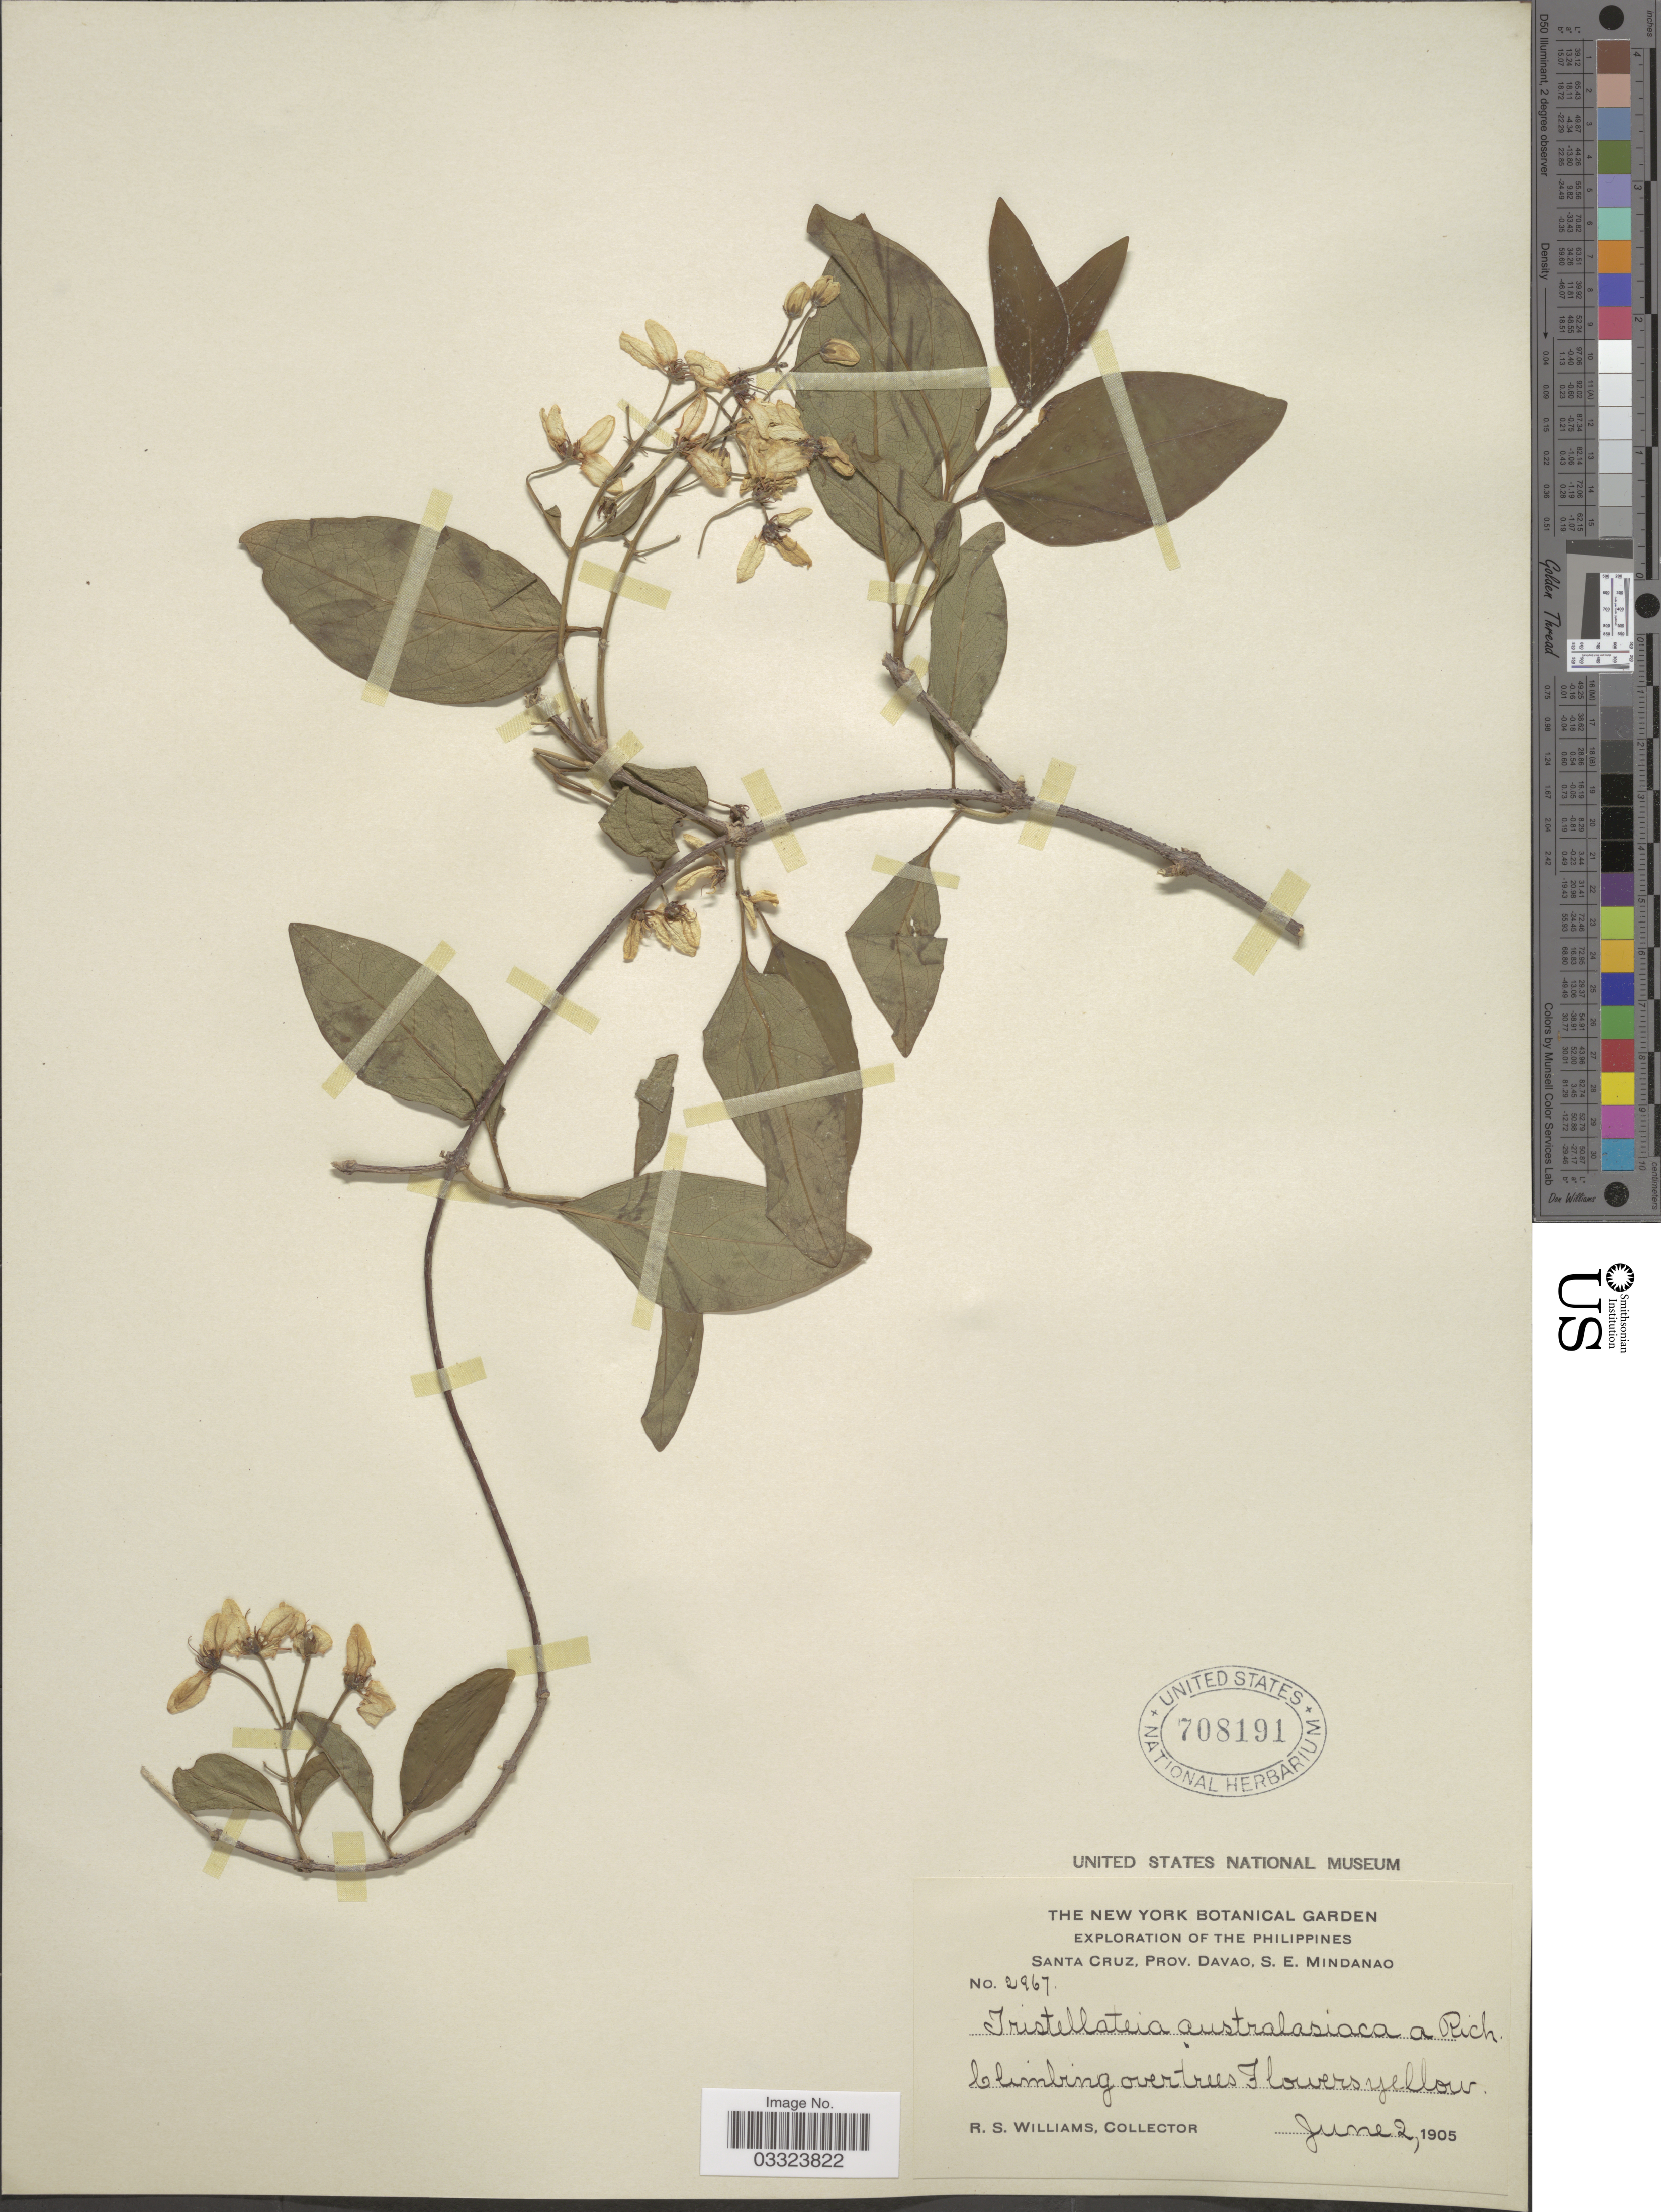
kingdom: Plantae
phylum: Tracheophyta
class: Magnoliopsida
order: Malpighiales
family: Malpighiaceae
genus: Tristellateia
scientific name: Tristellateia australasiae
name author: A. Rich.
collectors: R. S. Williams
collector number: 2967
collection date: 1905-06-02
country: Philippines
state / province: Davao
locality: Santa Cruz, S. E. Mindanao.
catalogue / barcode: US 708191